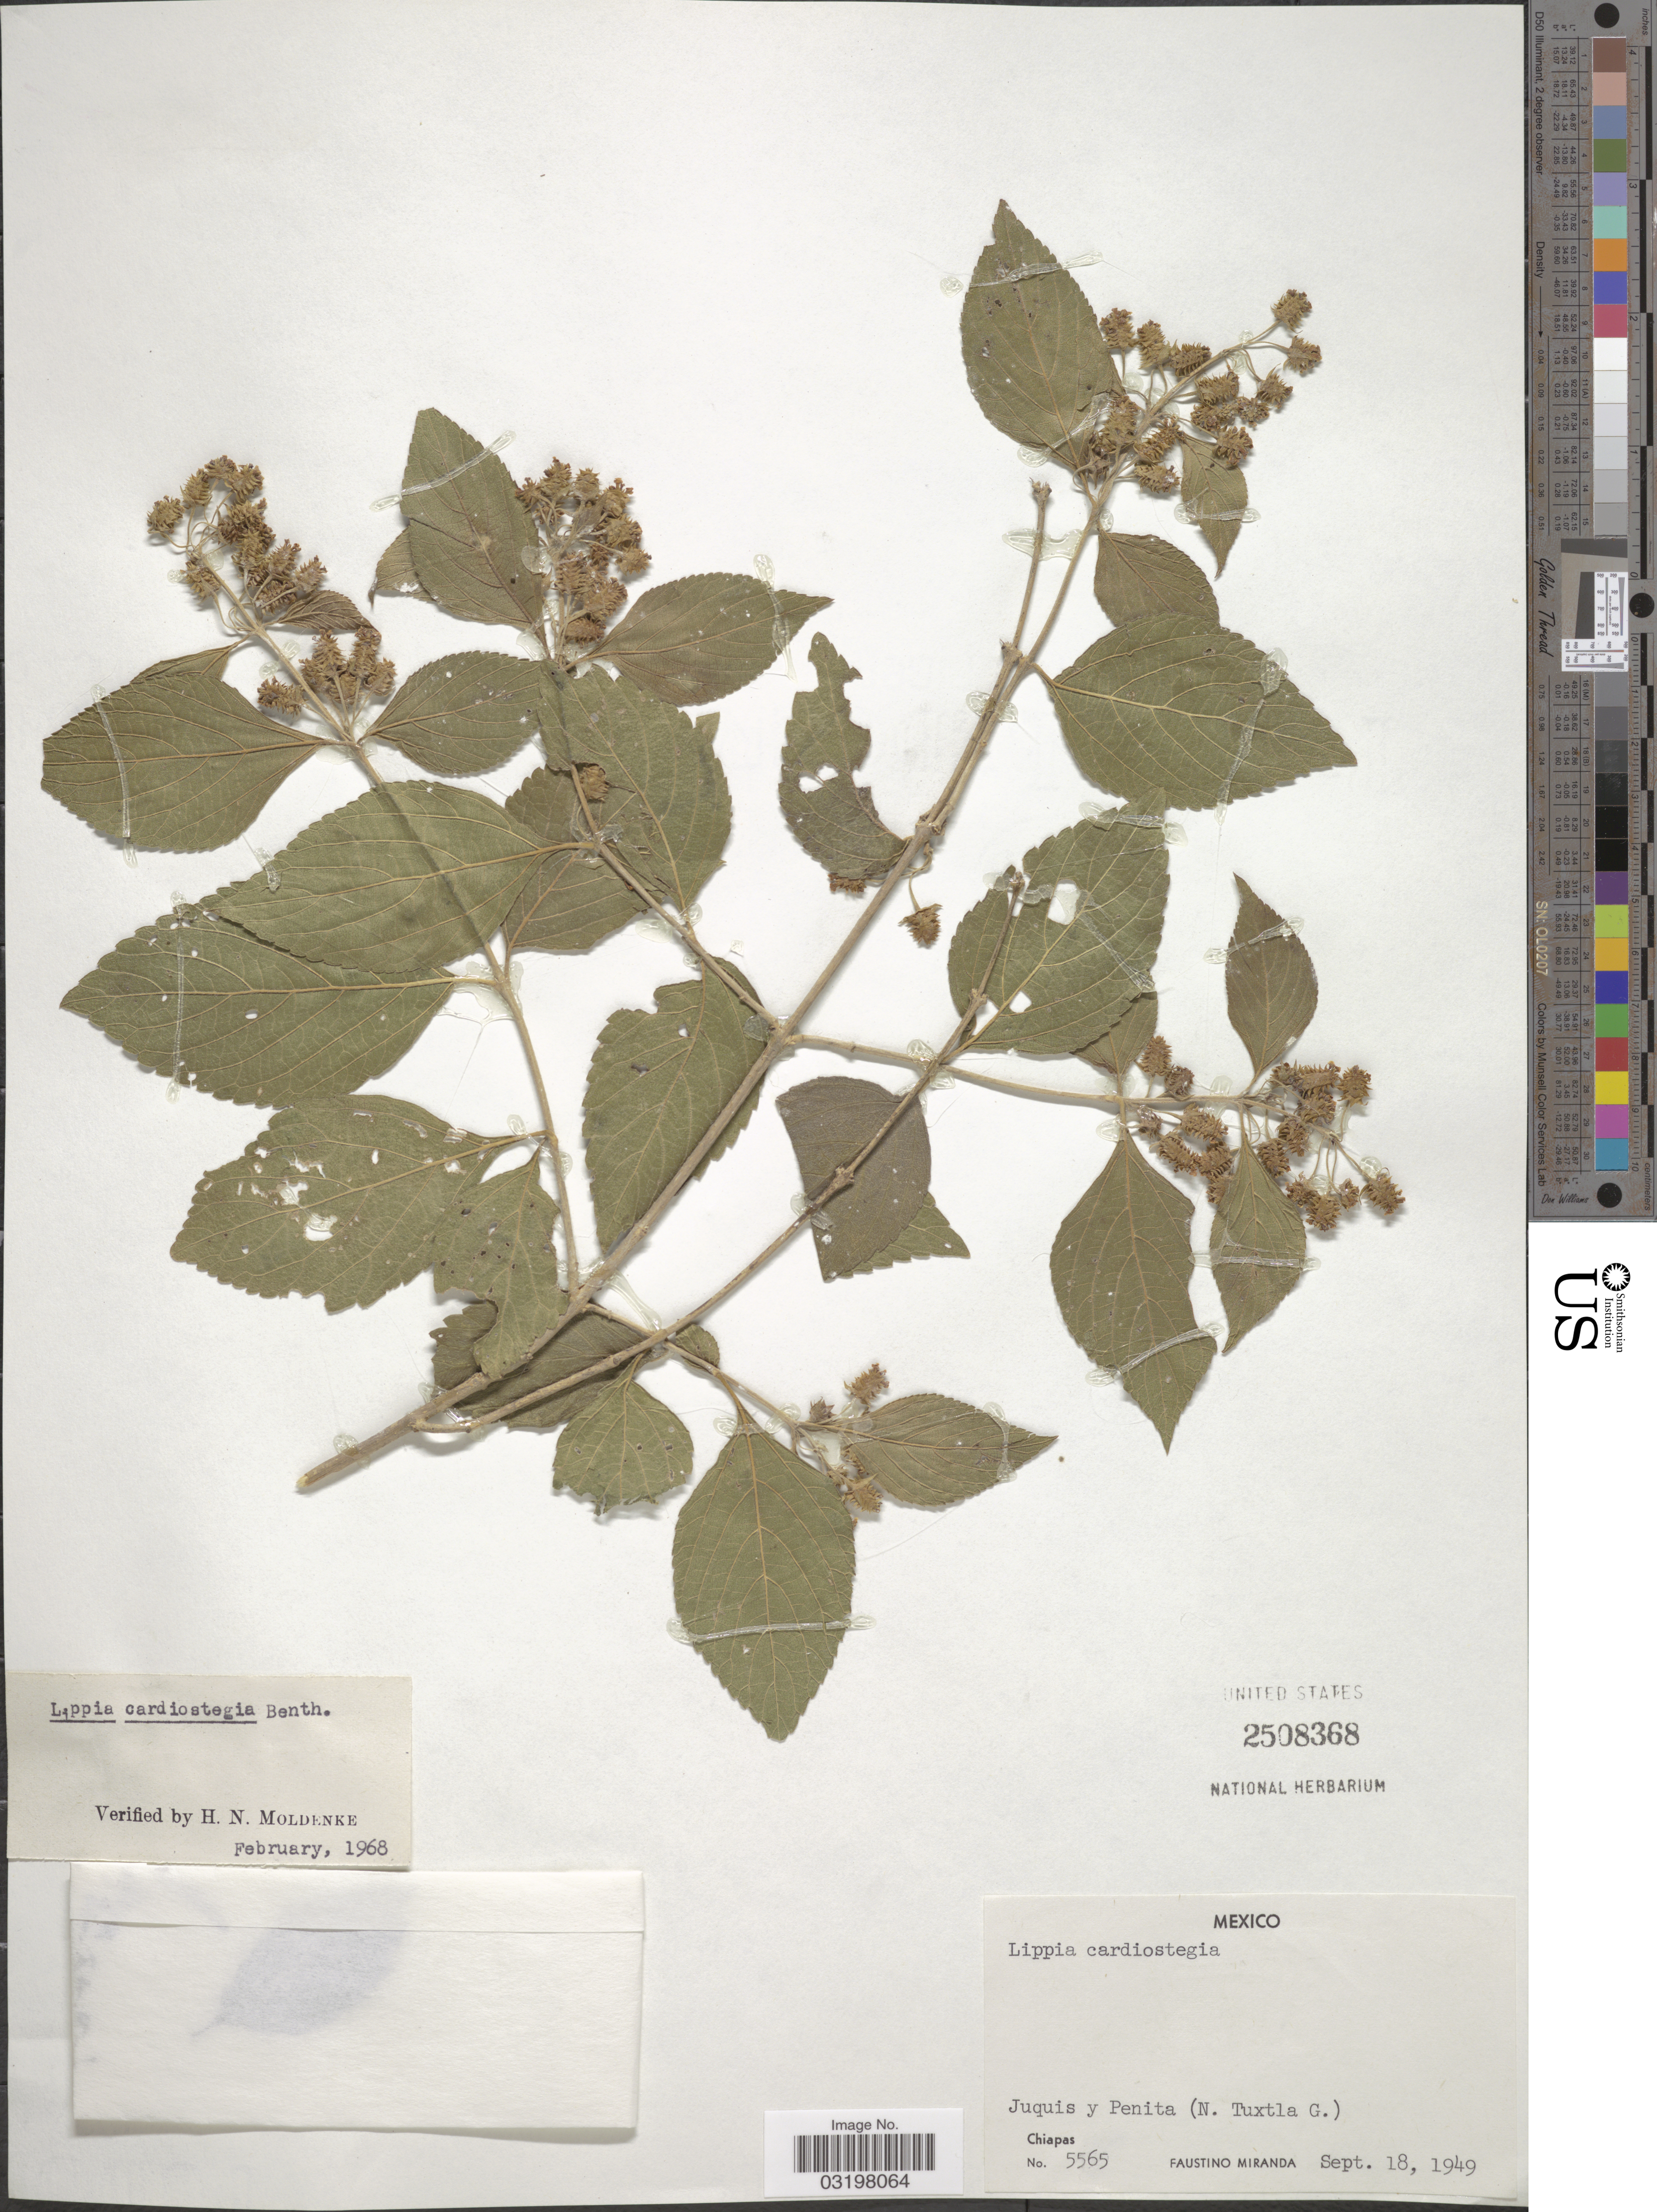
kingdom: Plantae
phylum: Tracheophyta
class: Magnoliopsida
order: Lamiales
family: Verbenaceae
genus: Lippia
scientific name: Lippia cardiostegia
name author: Benth.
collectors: F. Miranda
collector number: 5565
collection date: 1949-09-18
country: Mexico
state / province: Chiapas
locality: Juquis y Penita (N. Tuxtla G.)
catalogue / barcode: US 2508368